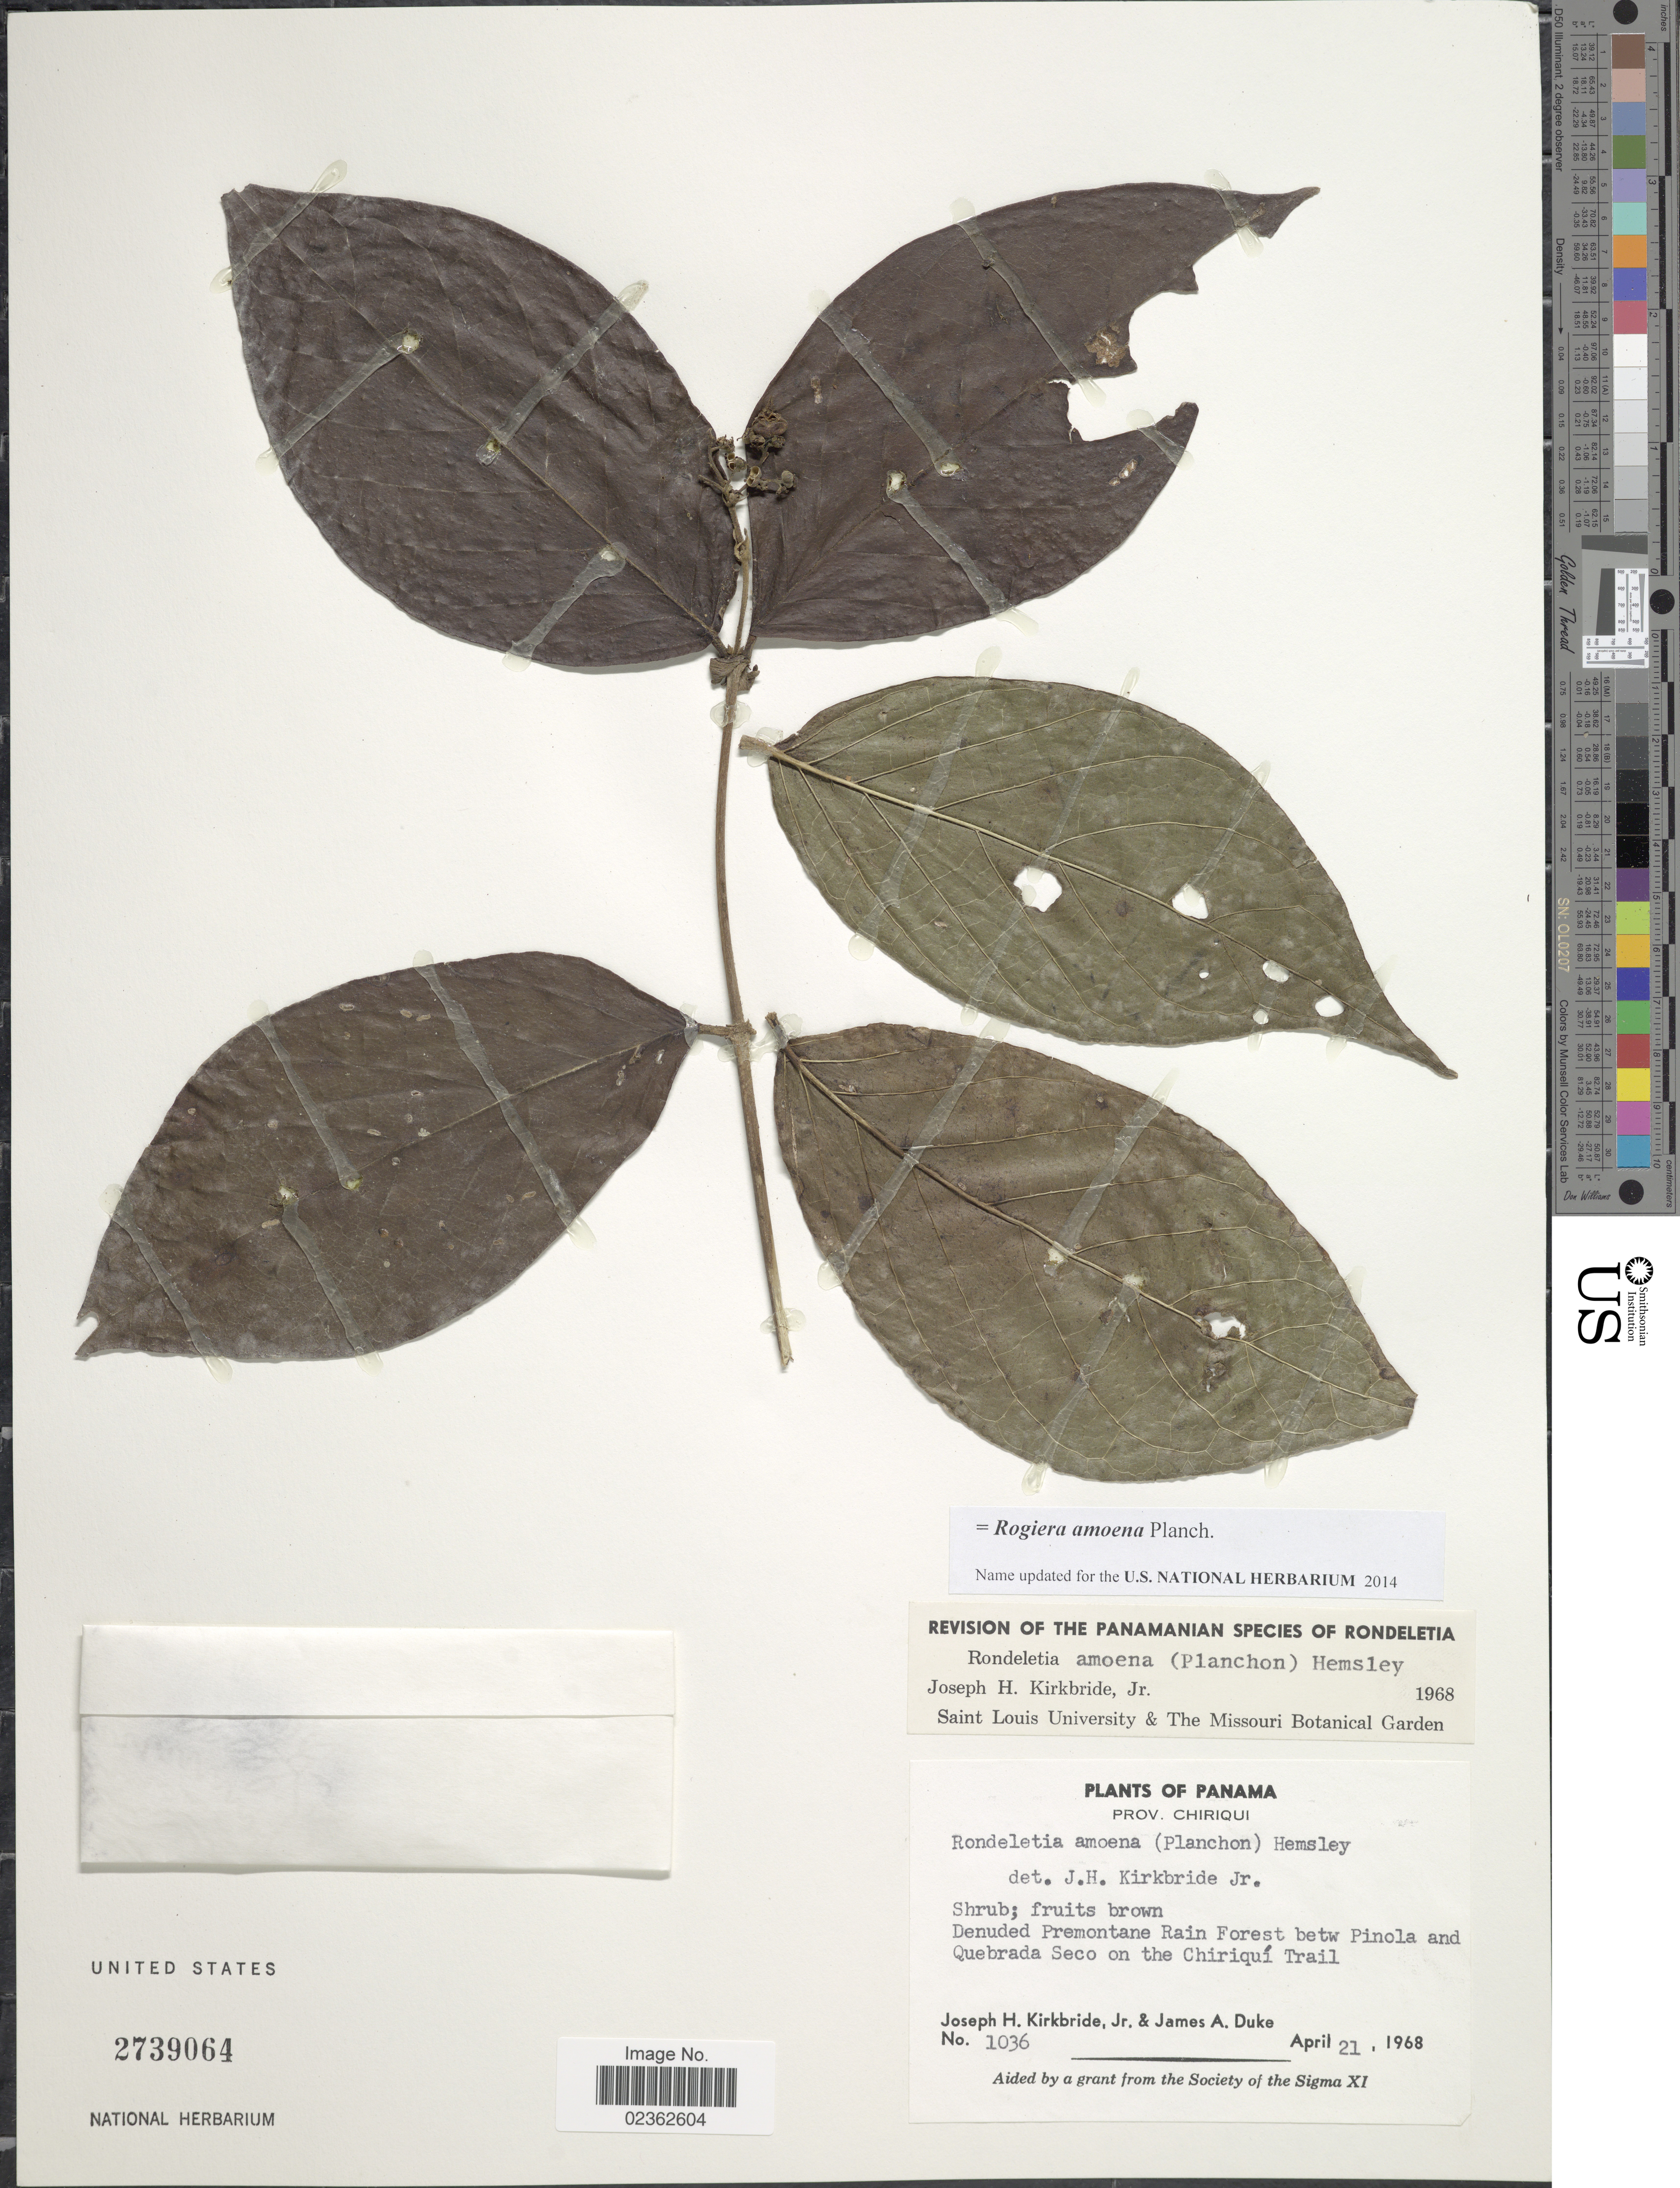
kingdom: Plantae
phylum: Tracheophyta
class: Magnoliopsida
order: Gentianales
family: Rubiaceae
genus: Rogiera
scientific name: Rogiera amoena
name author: Planch.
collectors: J. H. Kirkbride & J. A. Duke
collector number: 1036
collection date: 1968-04-21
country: Panama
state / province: Chiriqui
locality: Denuded Premontane Rain Forest betw Pinola and Quebrada Seco on the Chiriqui Trail.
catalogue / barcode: US 2739064